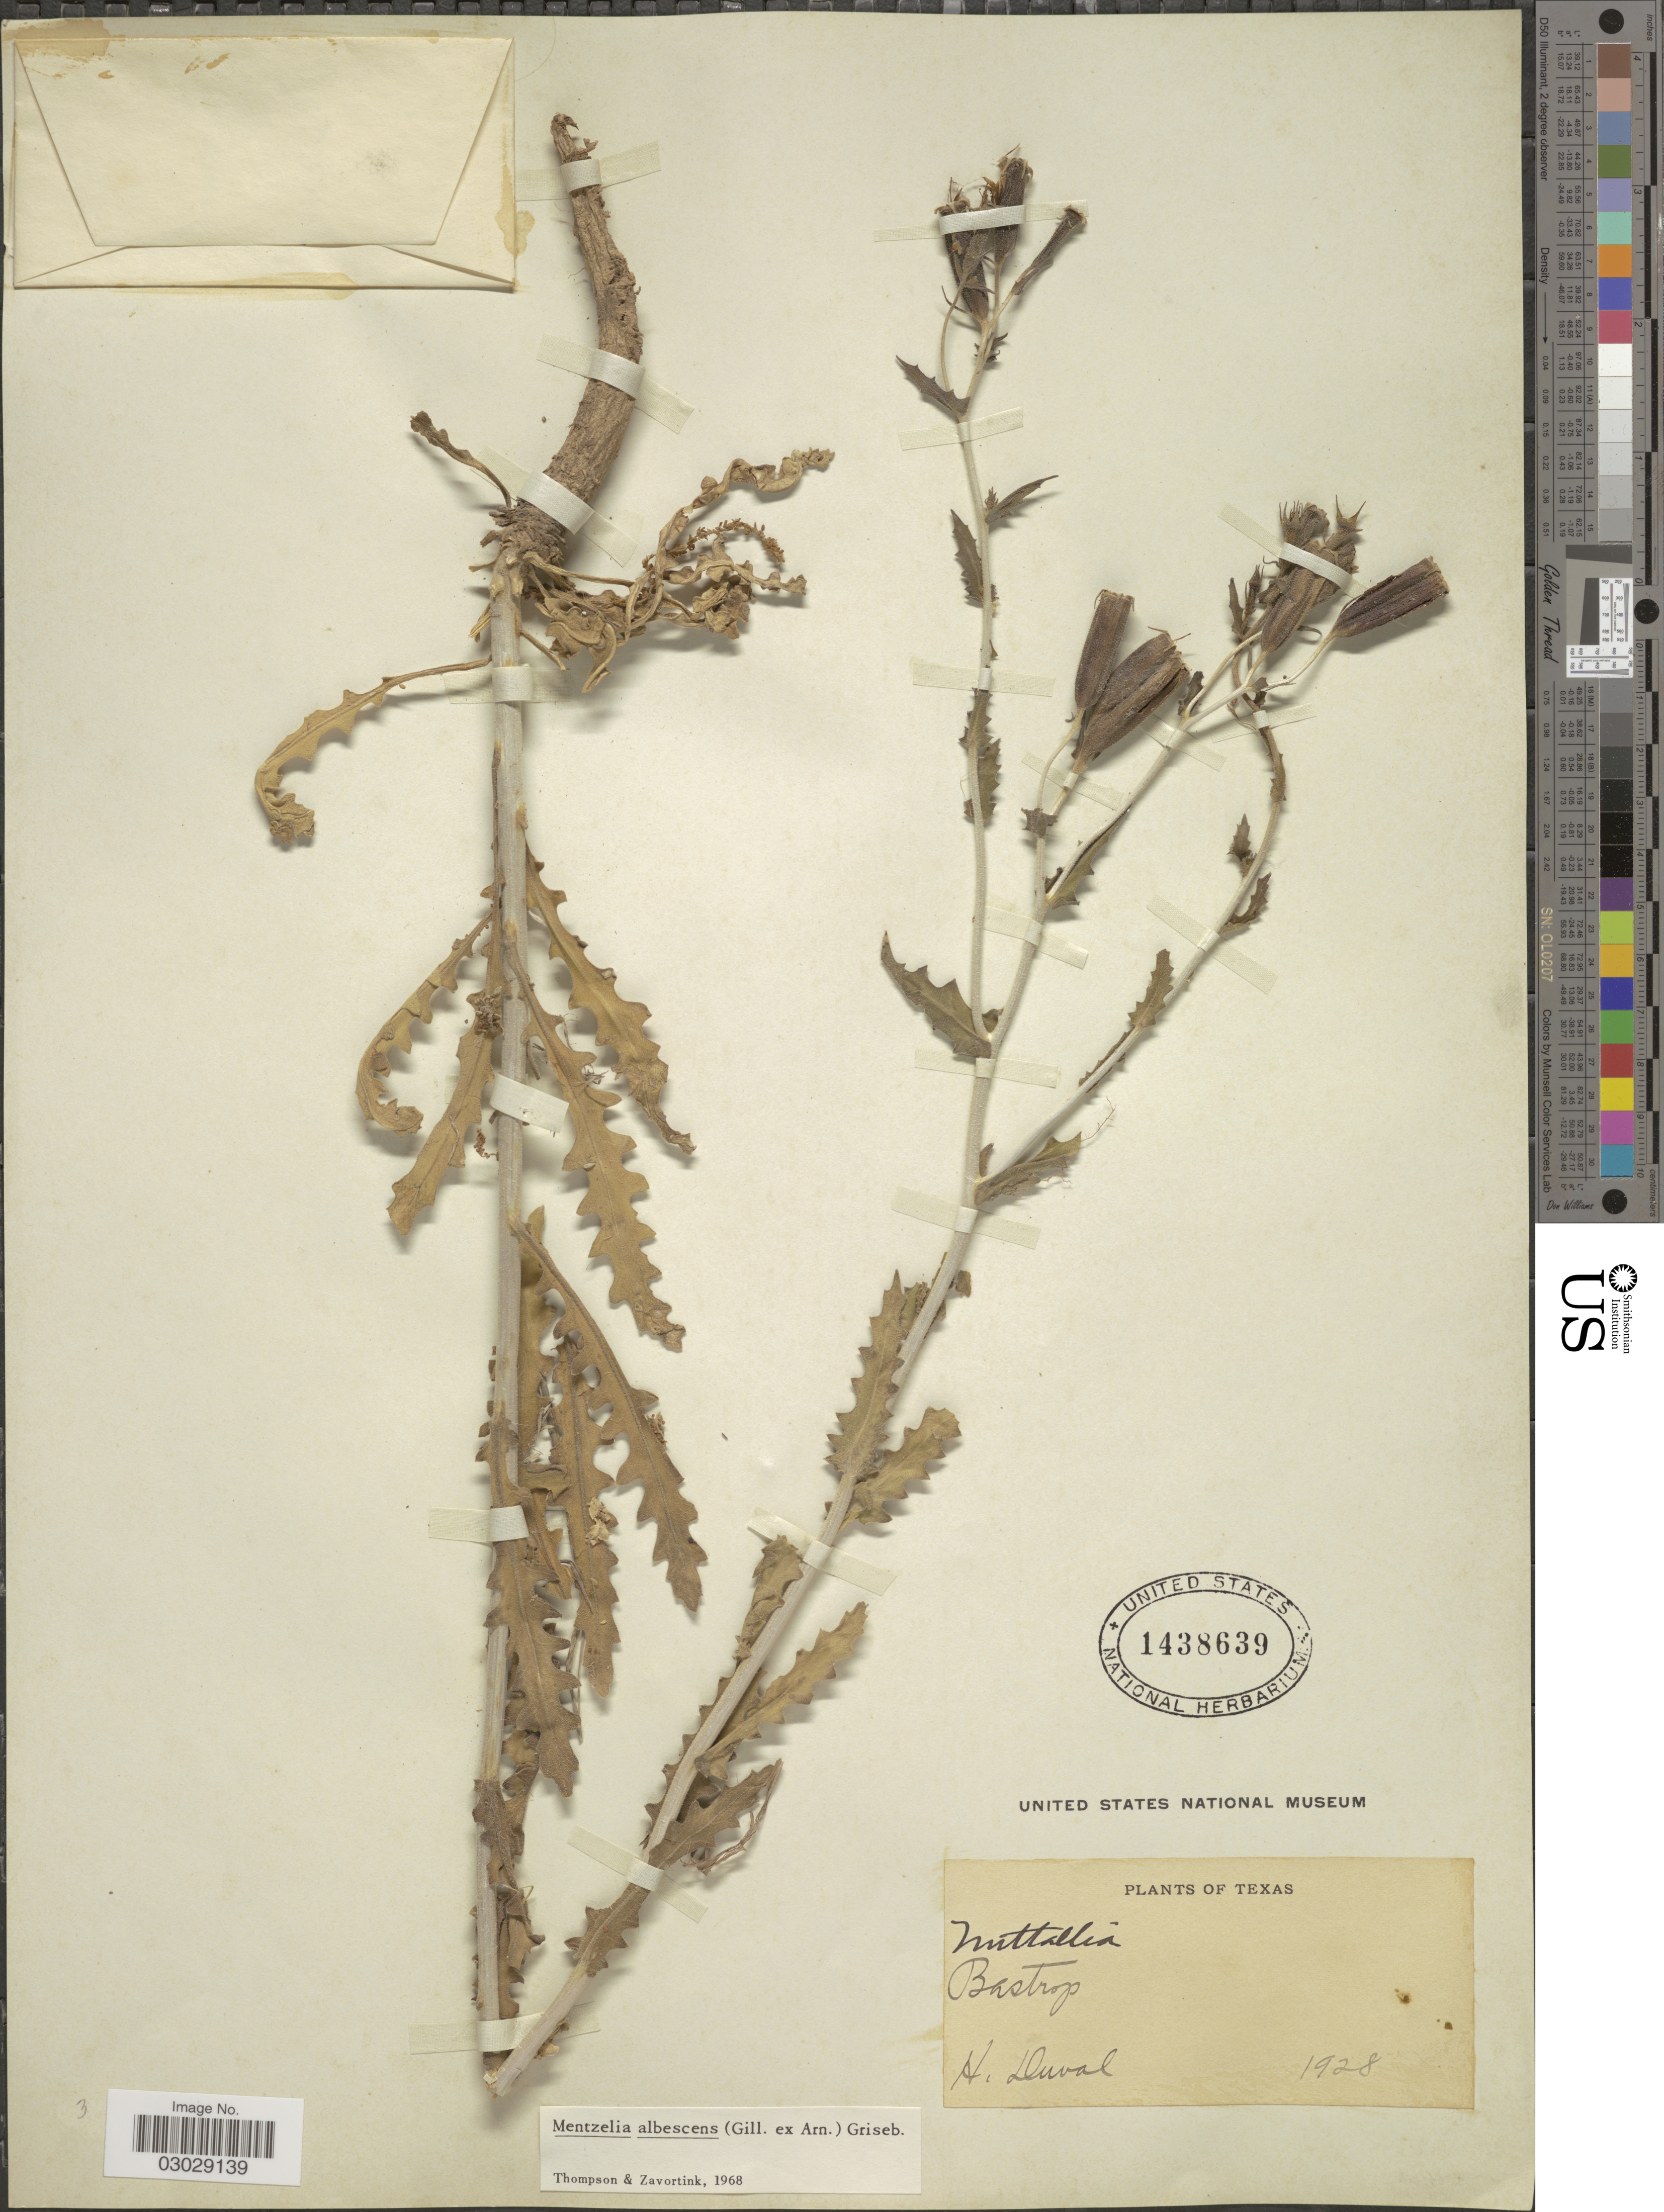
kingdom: Plantae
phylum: Tracheophyta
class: Magnoliopsida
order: Cornales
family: Loasaceae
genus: Mentzelia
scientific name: Mentzelia albescens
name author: (Gillies ex Arn.) Griseb.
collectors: H. Duval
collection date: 1928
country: United States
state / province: Texas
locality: Bastrop.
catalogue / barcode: US 1438639